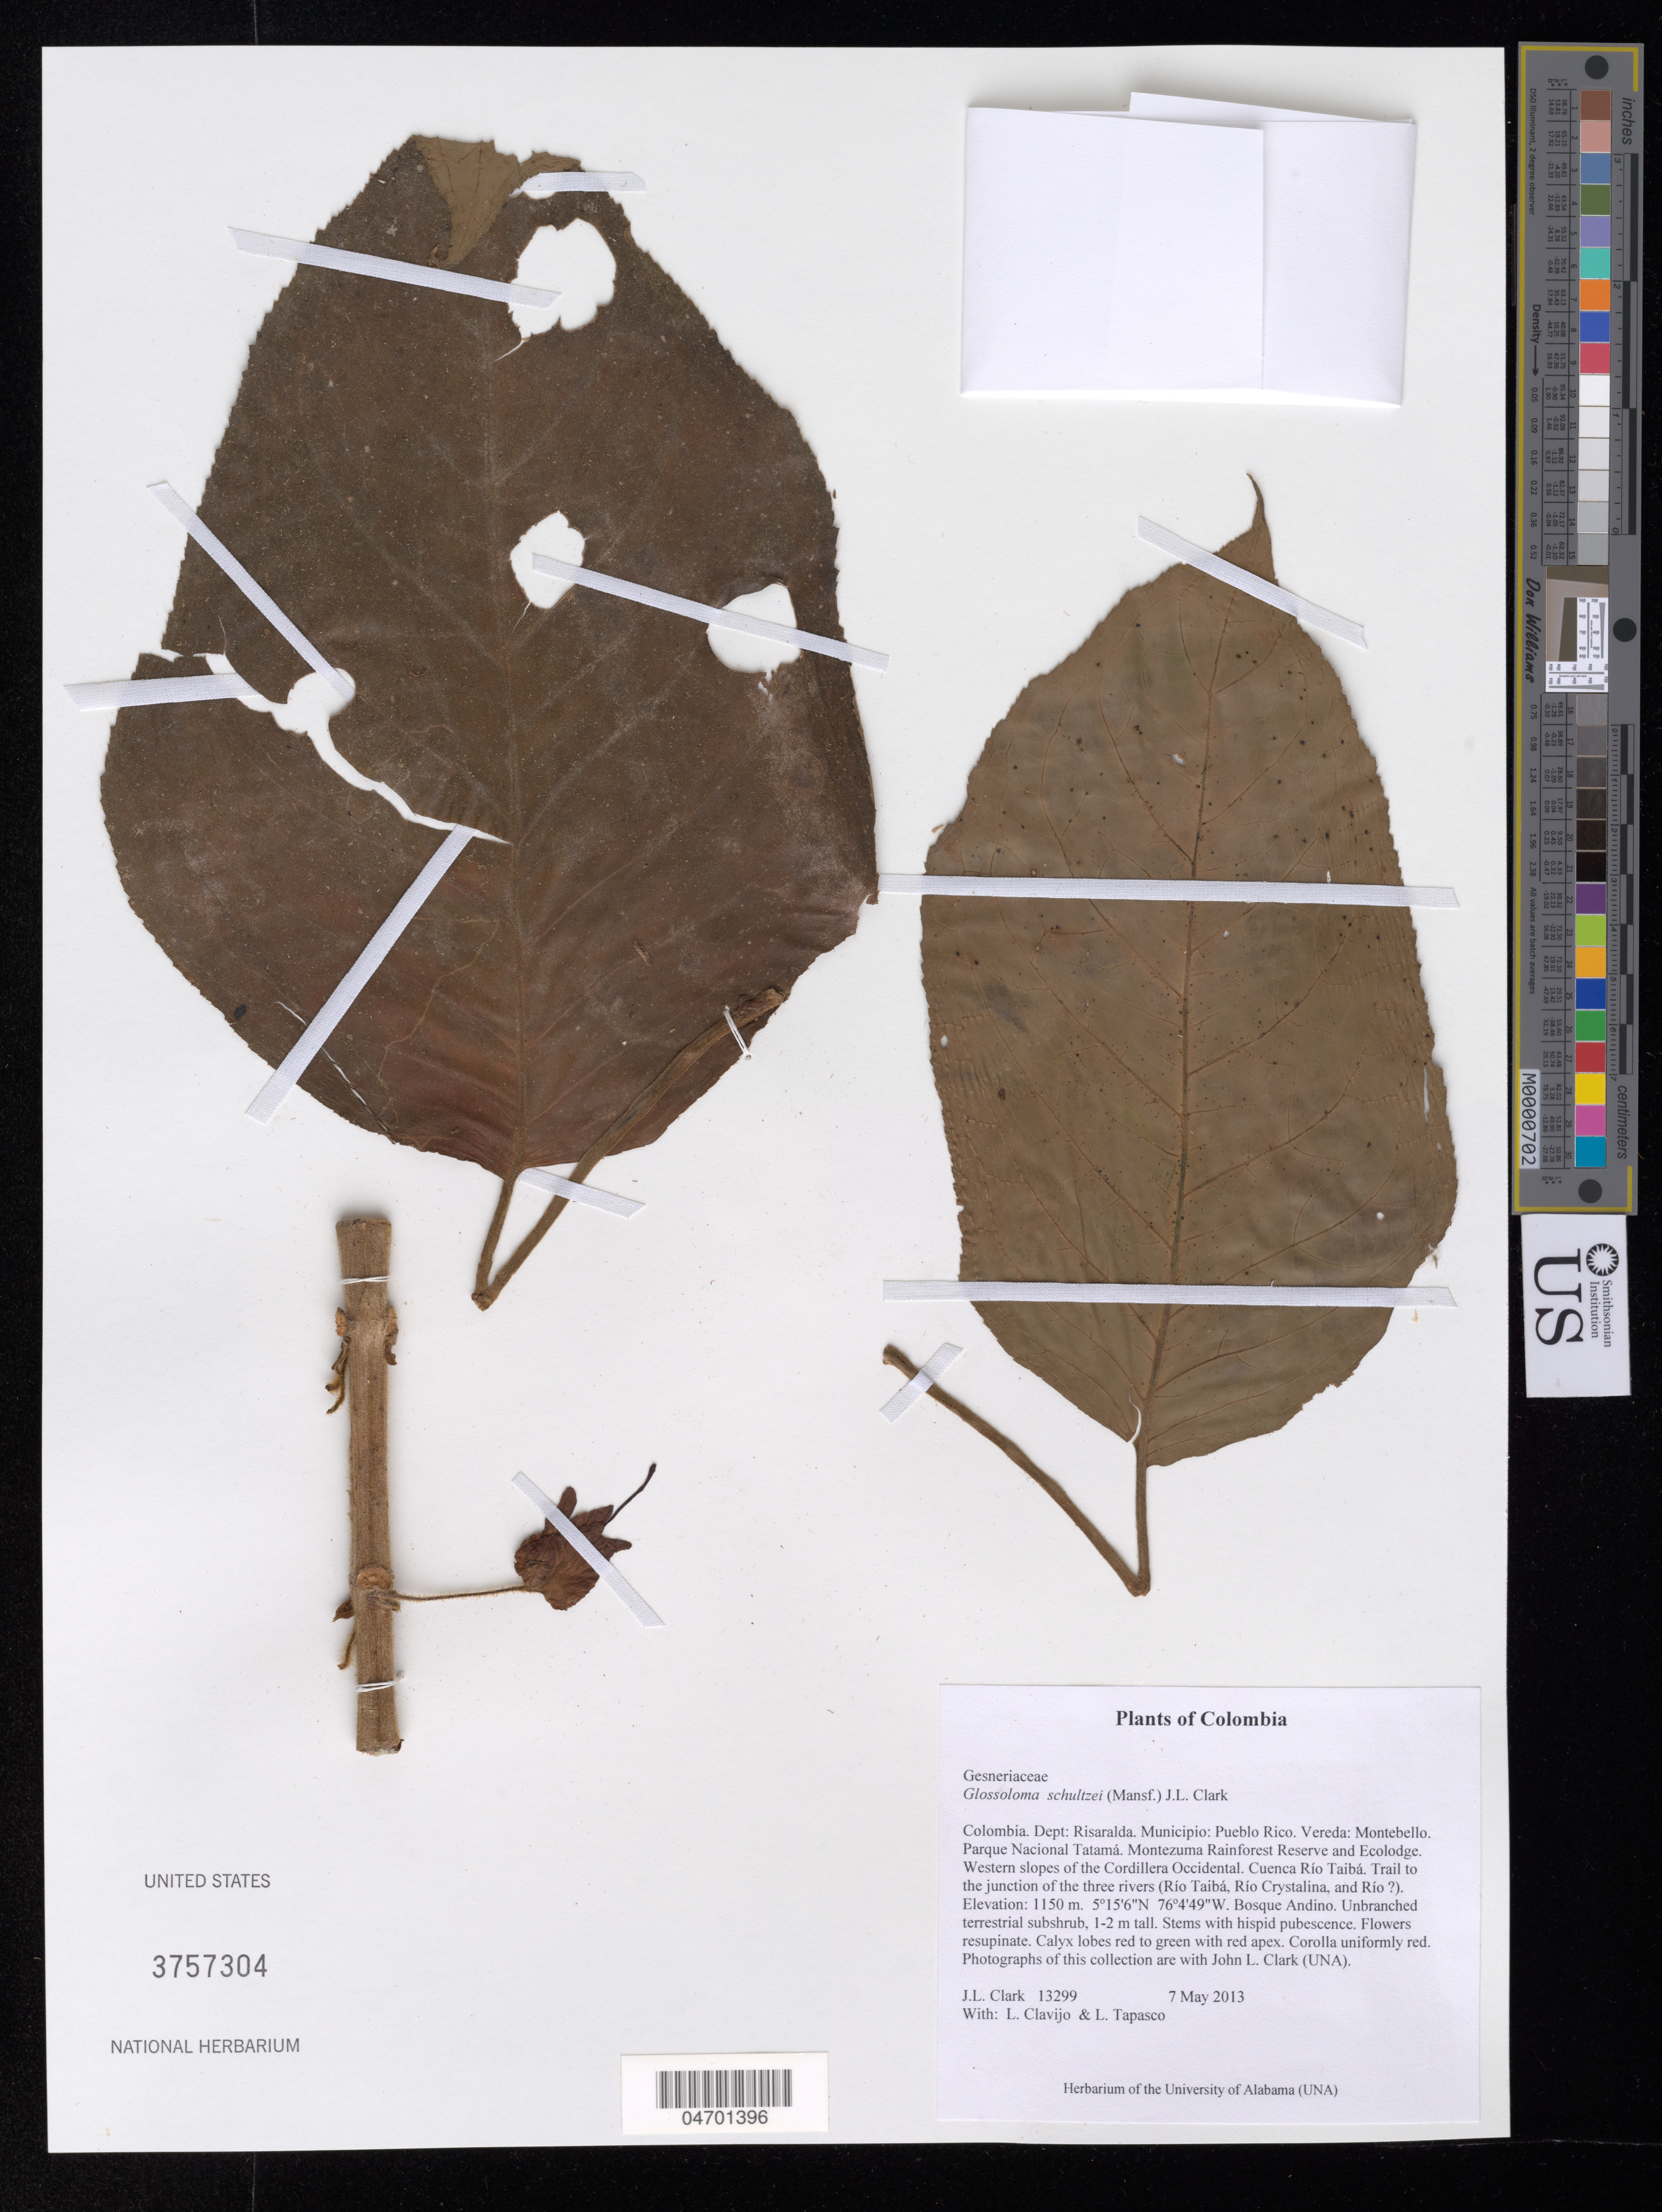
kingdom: Plantae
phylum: Tracheophyta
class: Magnoliopsida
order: Lamiales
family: Gesneriaceae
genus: Glossoloma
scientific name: Glossoloma schultzei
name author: (Mansf.) J.L. Clark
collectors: J. L. Clark, L. Clavijo & D. Olstein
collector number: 13299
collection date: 2013-05-07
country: Colombia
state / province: Risaralda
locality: Dept: Risaralda. Municipio: Pueblo Rico. Vereda: Montebello. Parque Nacional Tatamá. Montezuma Rainforest Reserve and Ecolodge. Western slopes of the Cordillera Occidental. Cuenca Río Taibá. Trail to the junction of the three rivers (Río Taibá, Río Crystalina, and Río ?).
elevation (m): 1150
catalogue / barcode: US 3757304